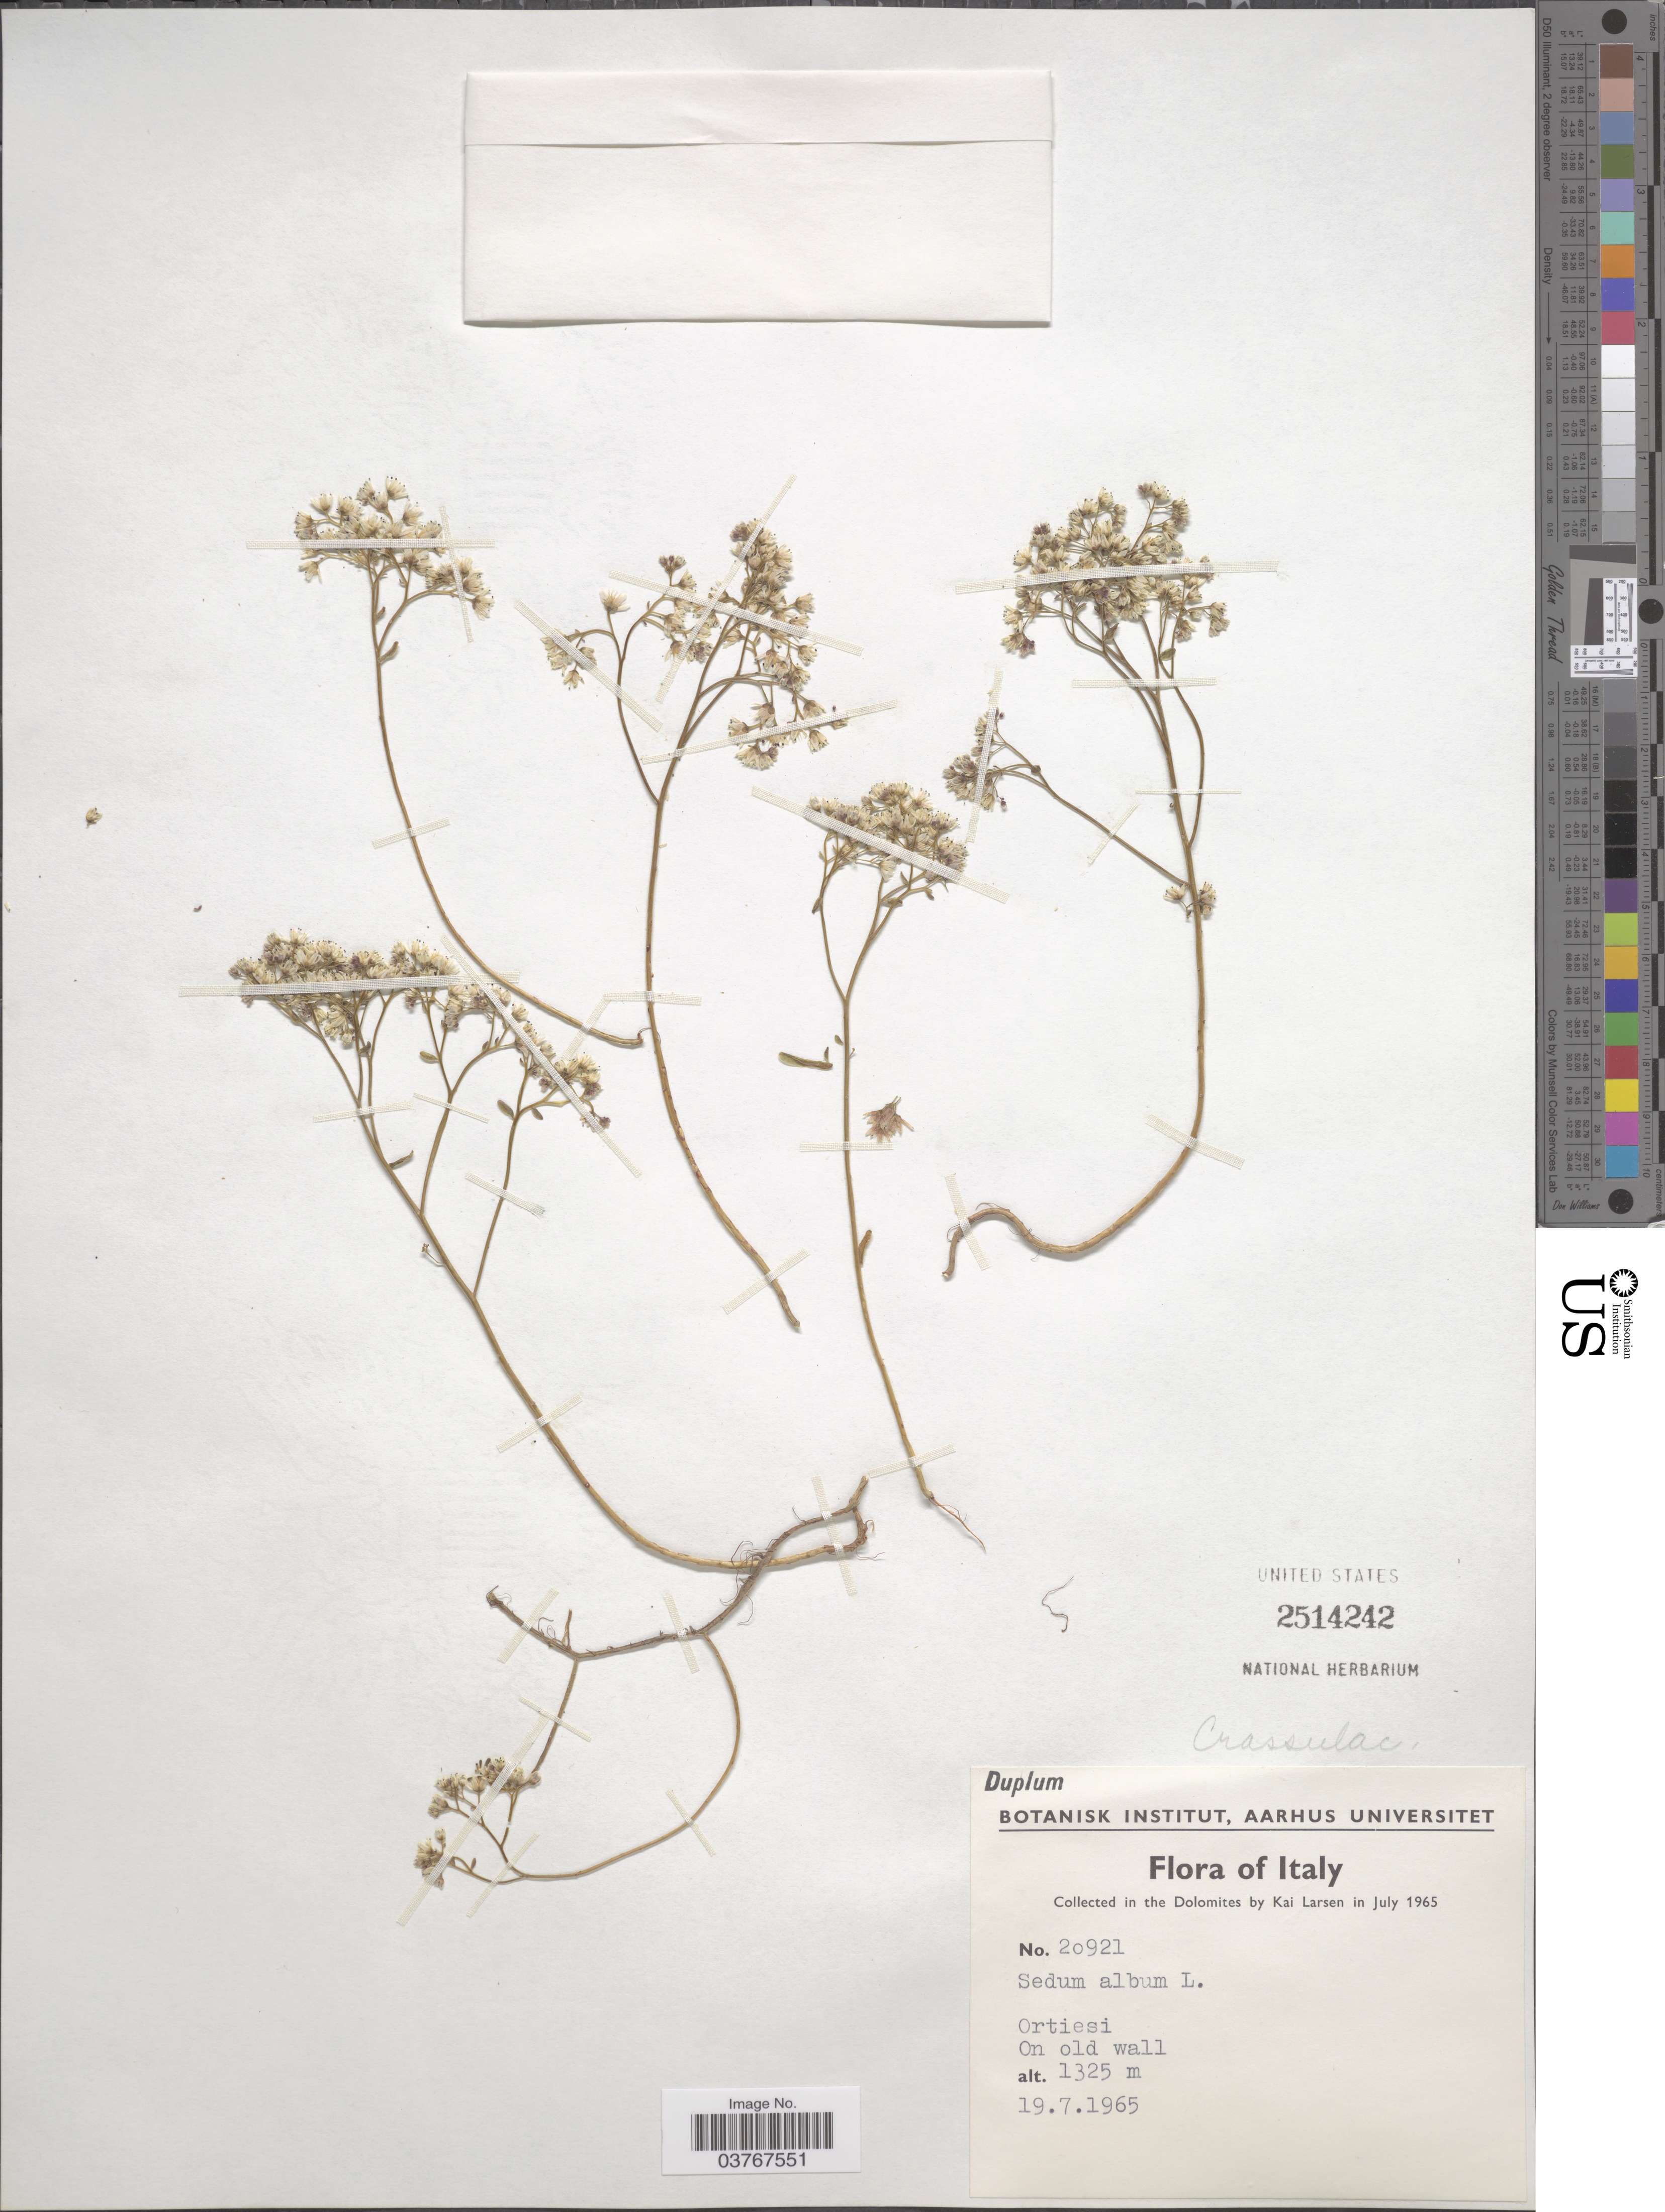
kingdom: Plantae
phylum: Tracheophyta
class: Magnoliopsida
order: Saxifragales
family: Crassulaceae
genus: Sedum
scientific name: Sedum album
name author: L.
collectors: K. Larsen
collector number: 20921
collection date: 1965-07-19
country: Italy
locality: The Dolomites. Ortiesi. On old wall.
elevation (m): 1325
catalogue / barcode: US 2514242